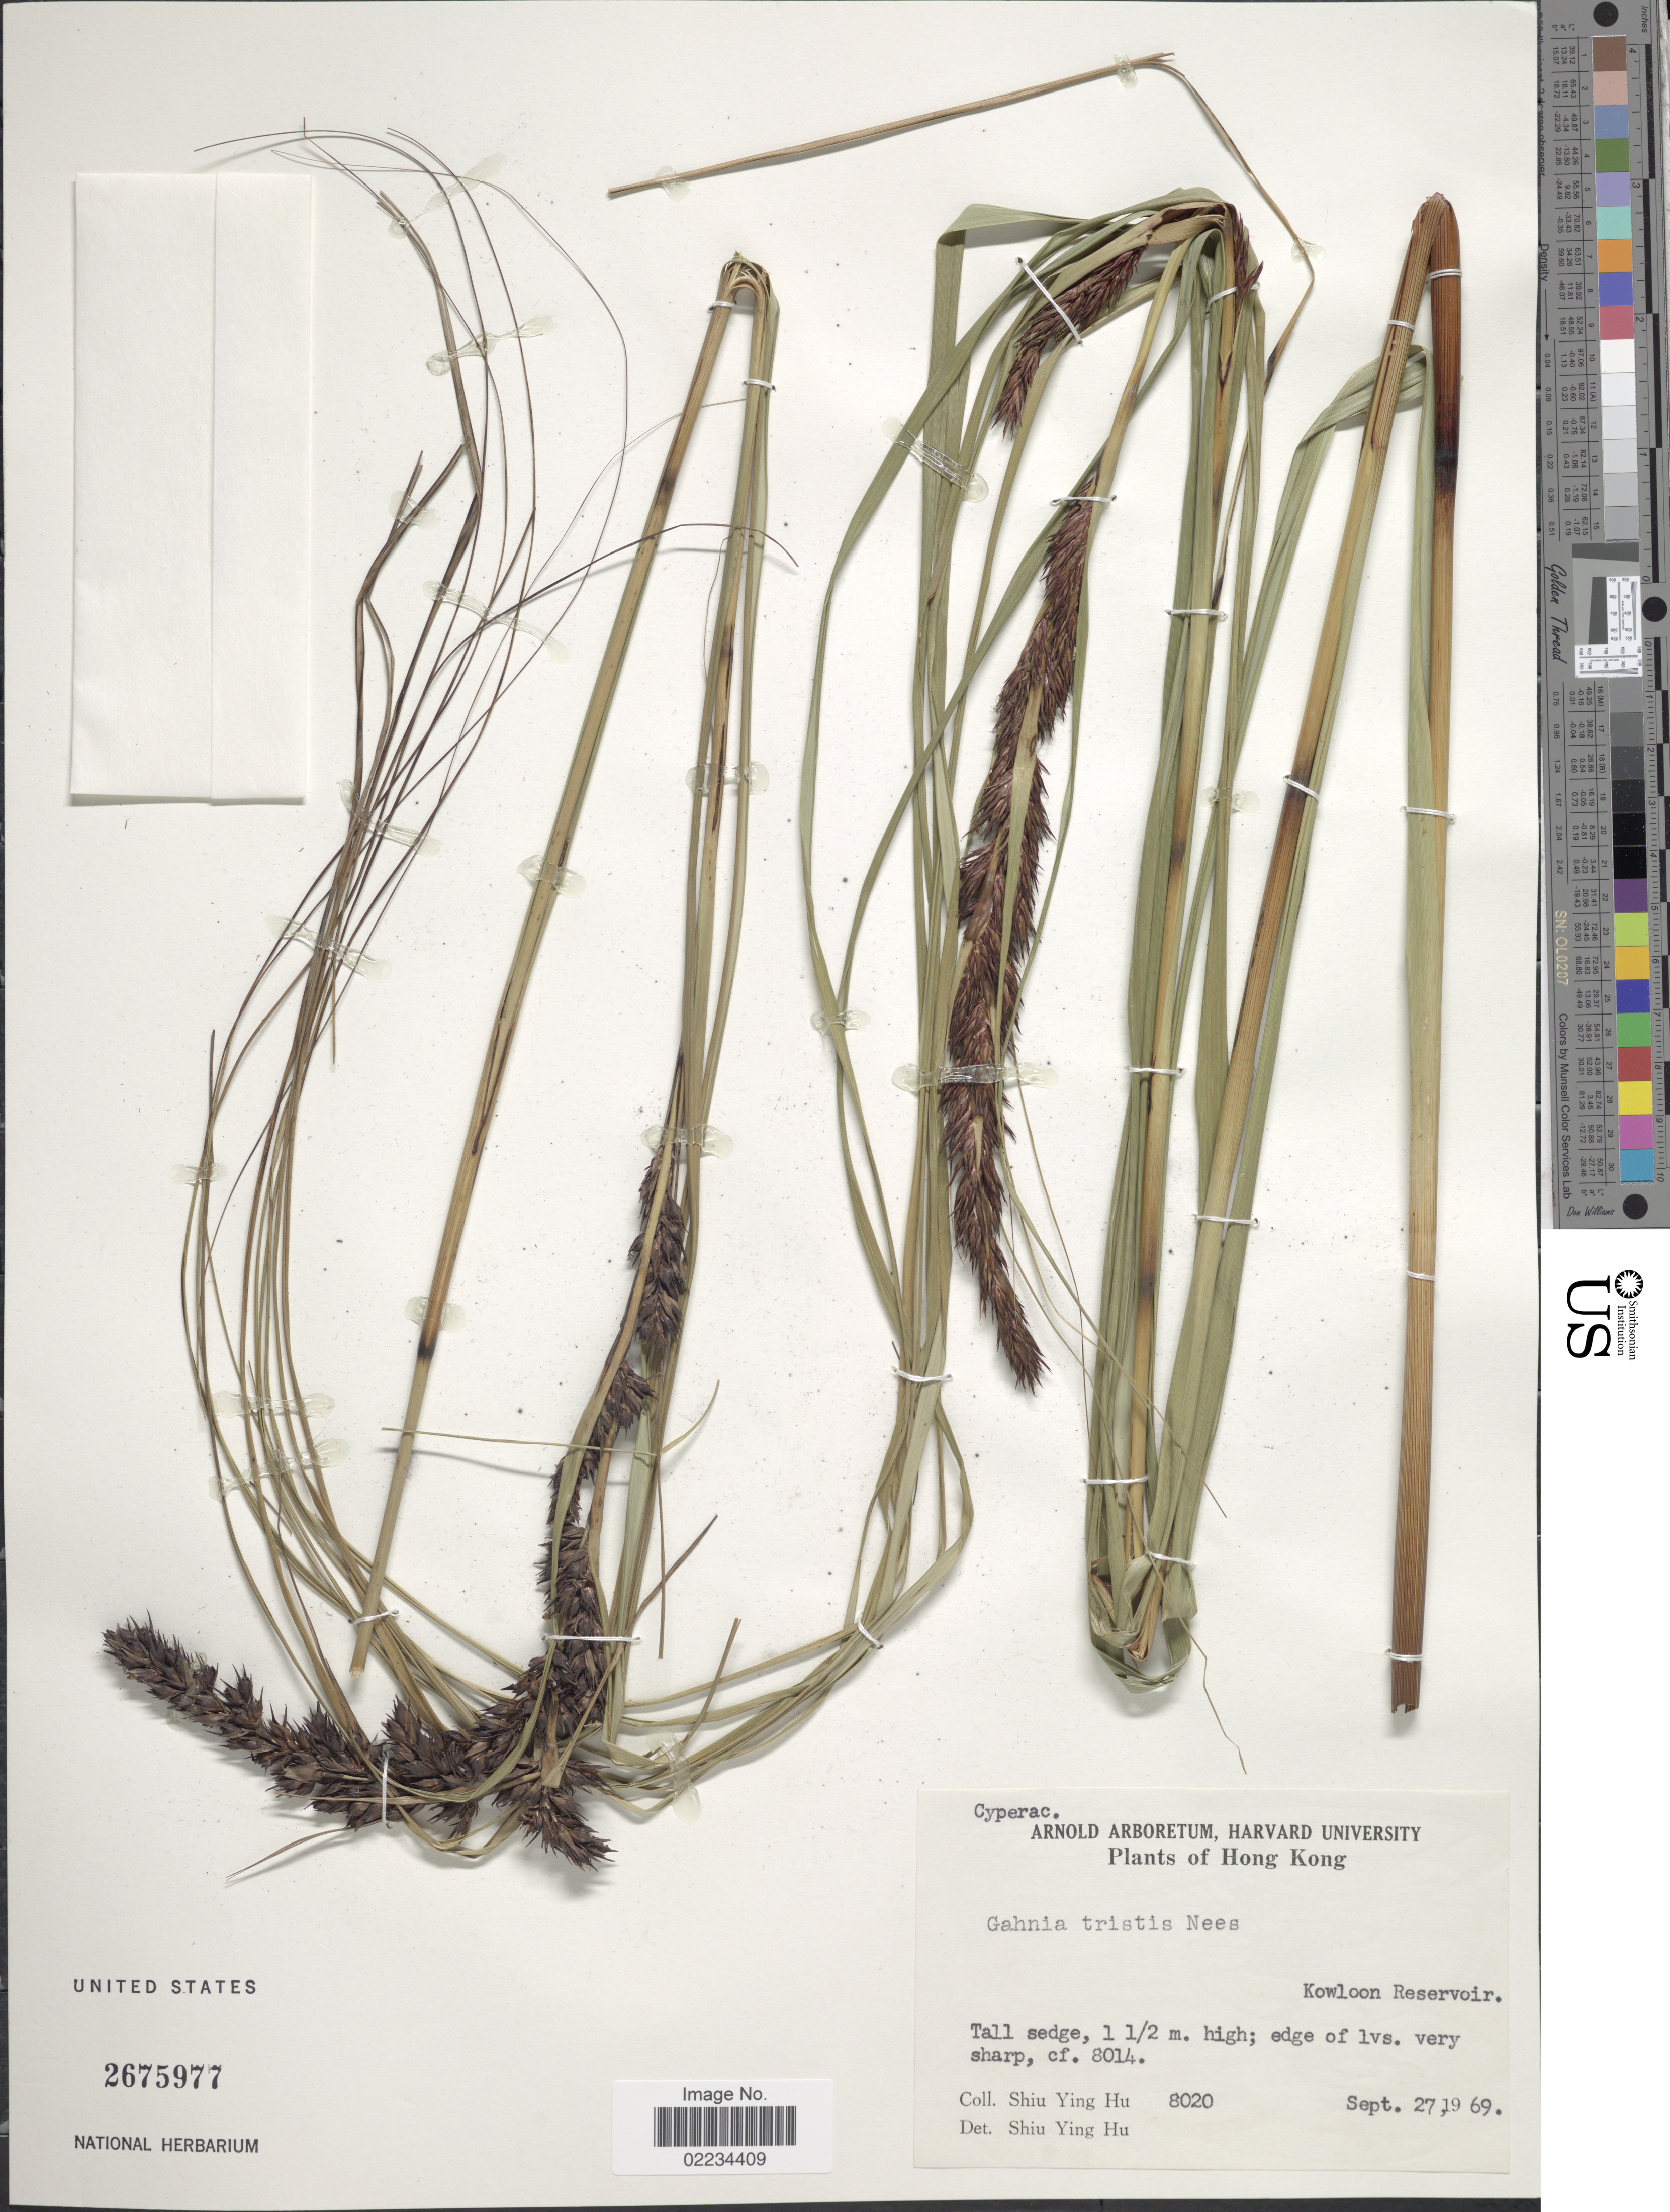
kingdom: Plantae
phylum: Tracheophyta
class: Liliopsida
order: Poales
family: Cyperaceae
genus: Gahnia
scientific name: Gahnia tristis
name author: Nees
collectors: S. Y. Hu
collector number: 8020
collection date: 1969-09-27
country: China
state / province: Hong Kong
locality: Kowloon Reservoir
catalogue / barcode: US 2675977